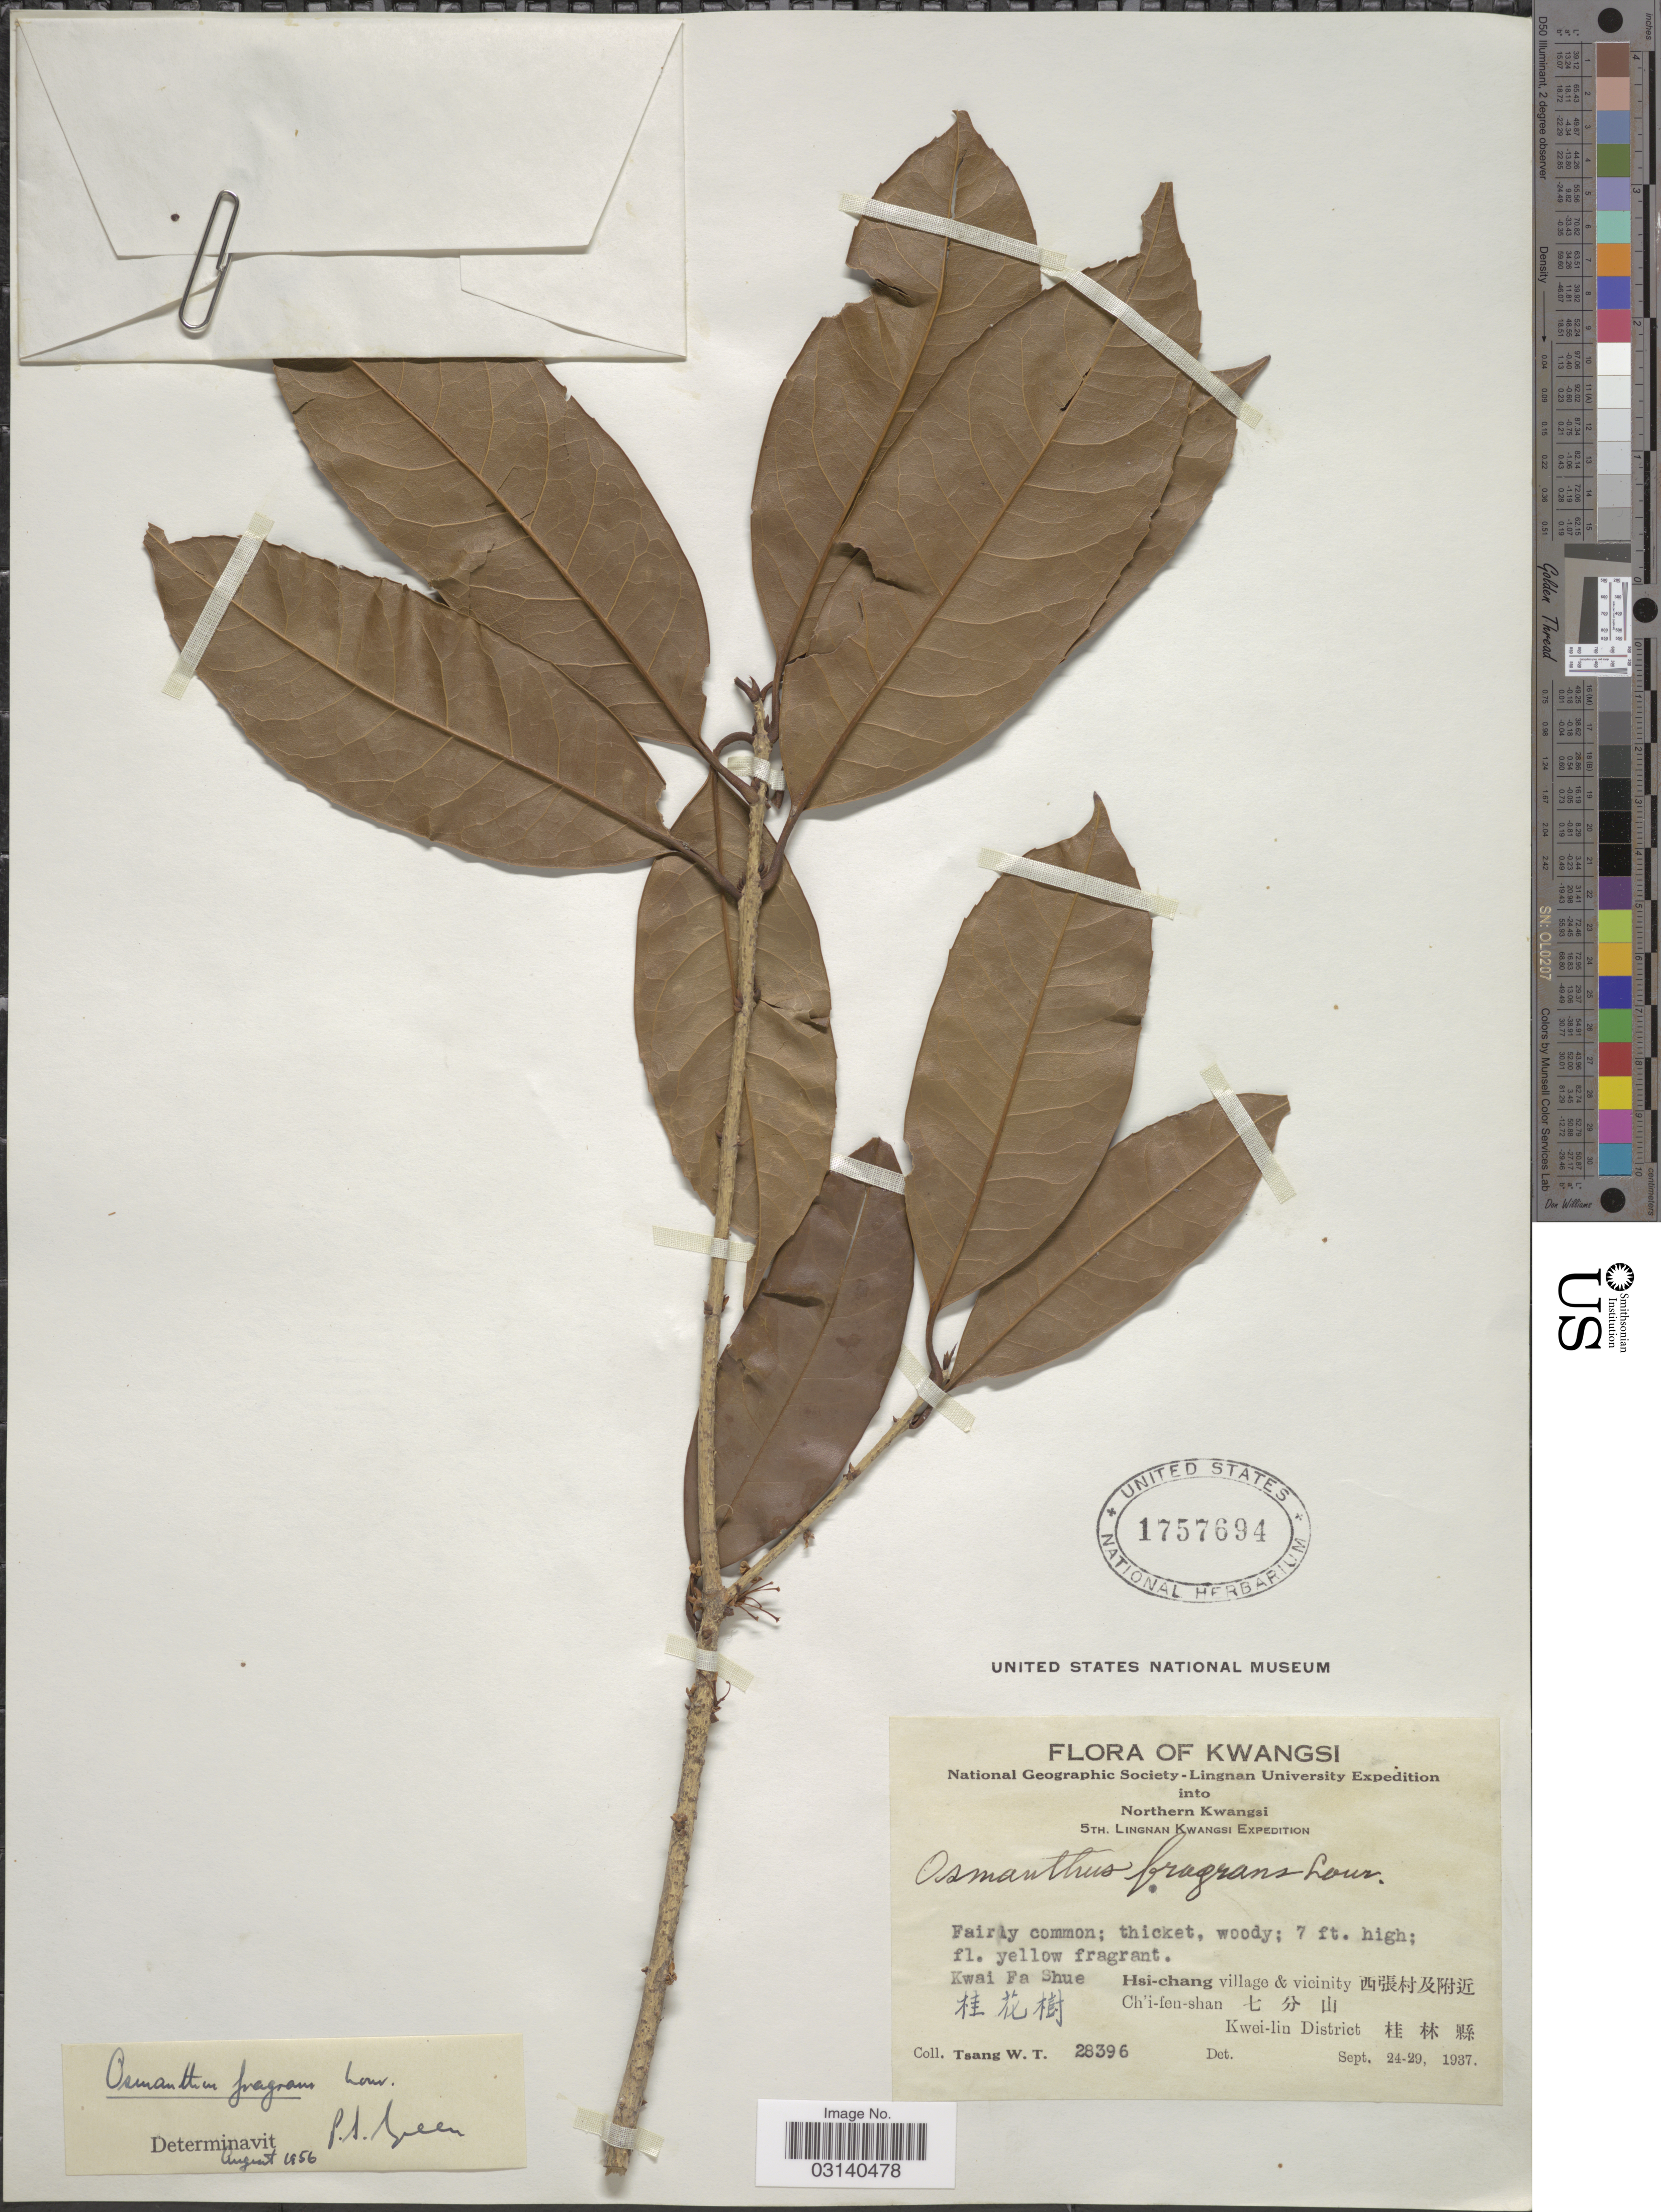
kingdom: Plantae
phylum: Tracheophyta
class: Magnoliopsida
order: Lamiales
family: Oleaceae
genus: Osmanthus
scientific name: Osmanthus fragrans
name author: Lour.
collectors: W. T. Tsang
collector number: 28396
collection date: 1937-09-24/1937-09-29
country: China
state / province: Guangxi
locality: Kwangsi, Northern Kwangsi, Hsi-chang village & vicinity, Kwai Fa Shue, Ch'i-fen-shan, Kwei-lin District.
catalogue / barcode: US 1757694